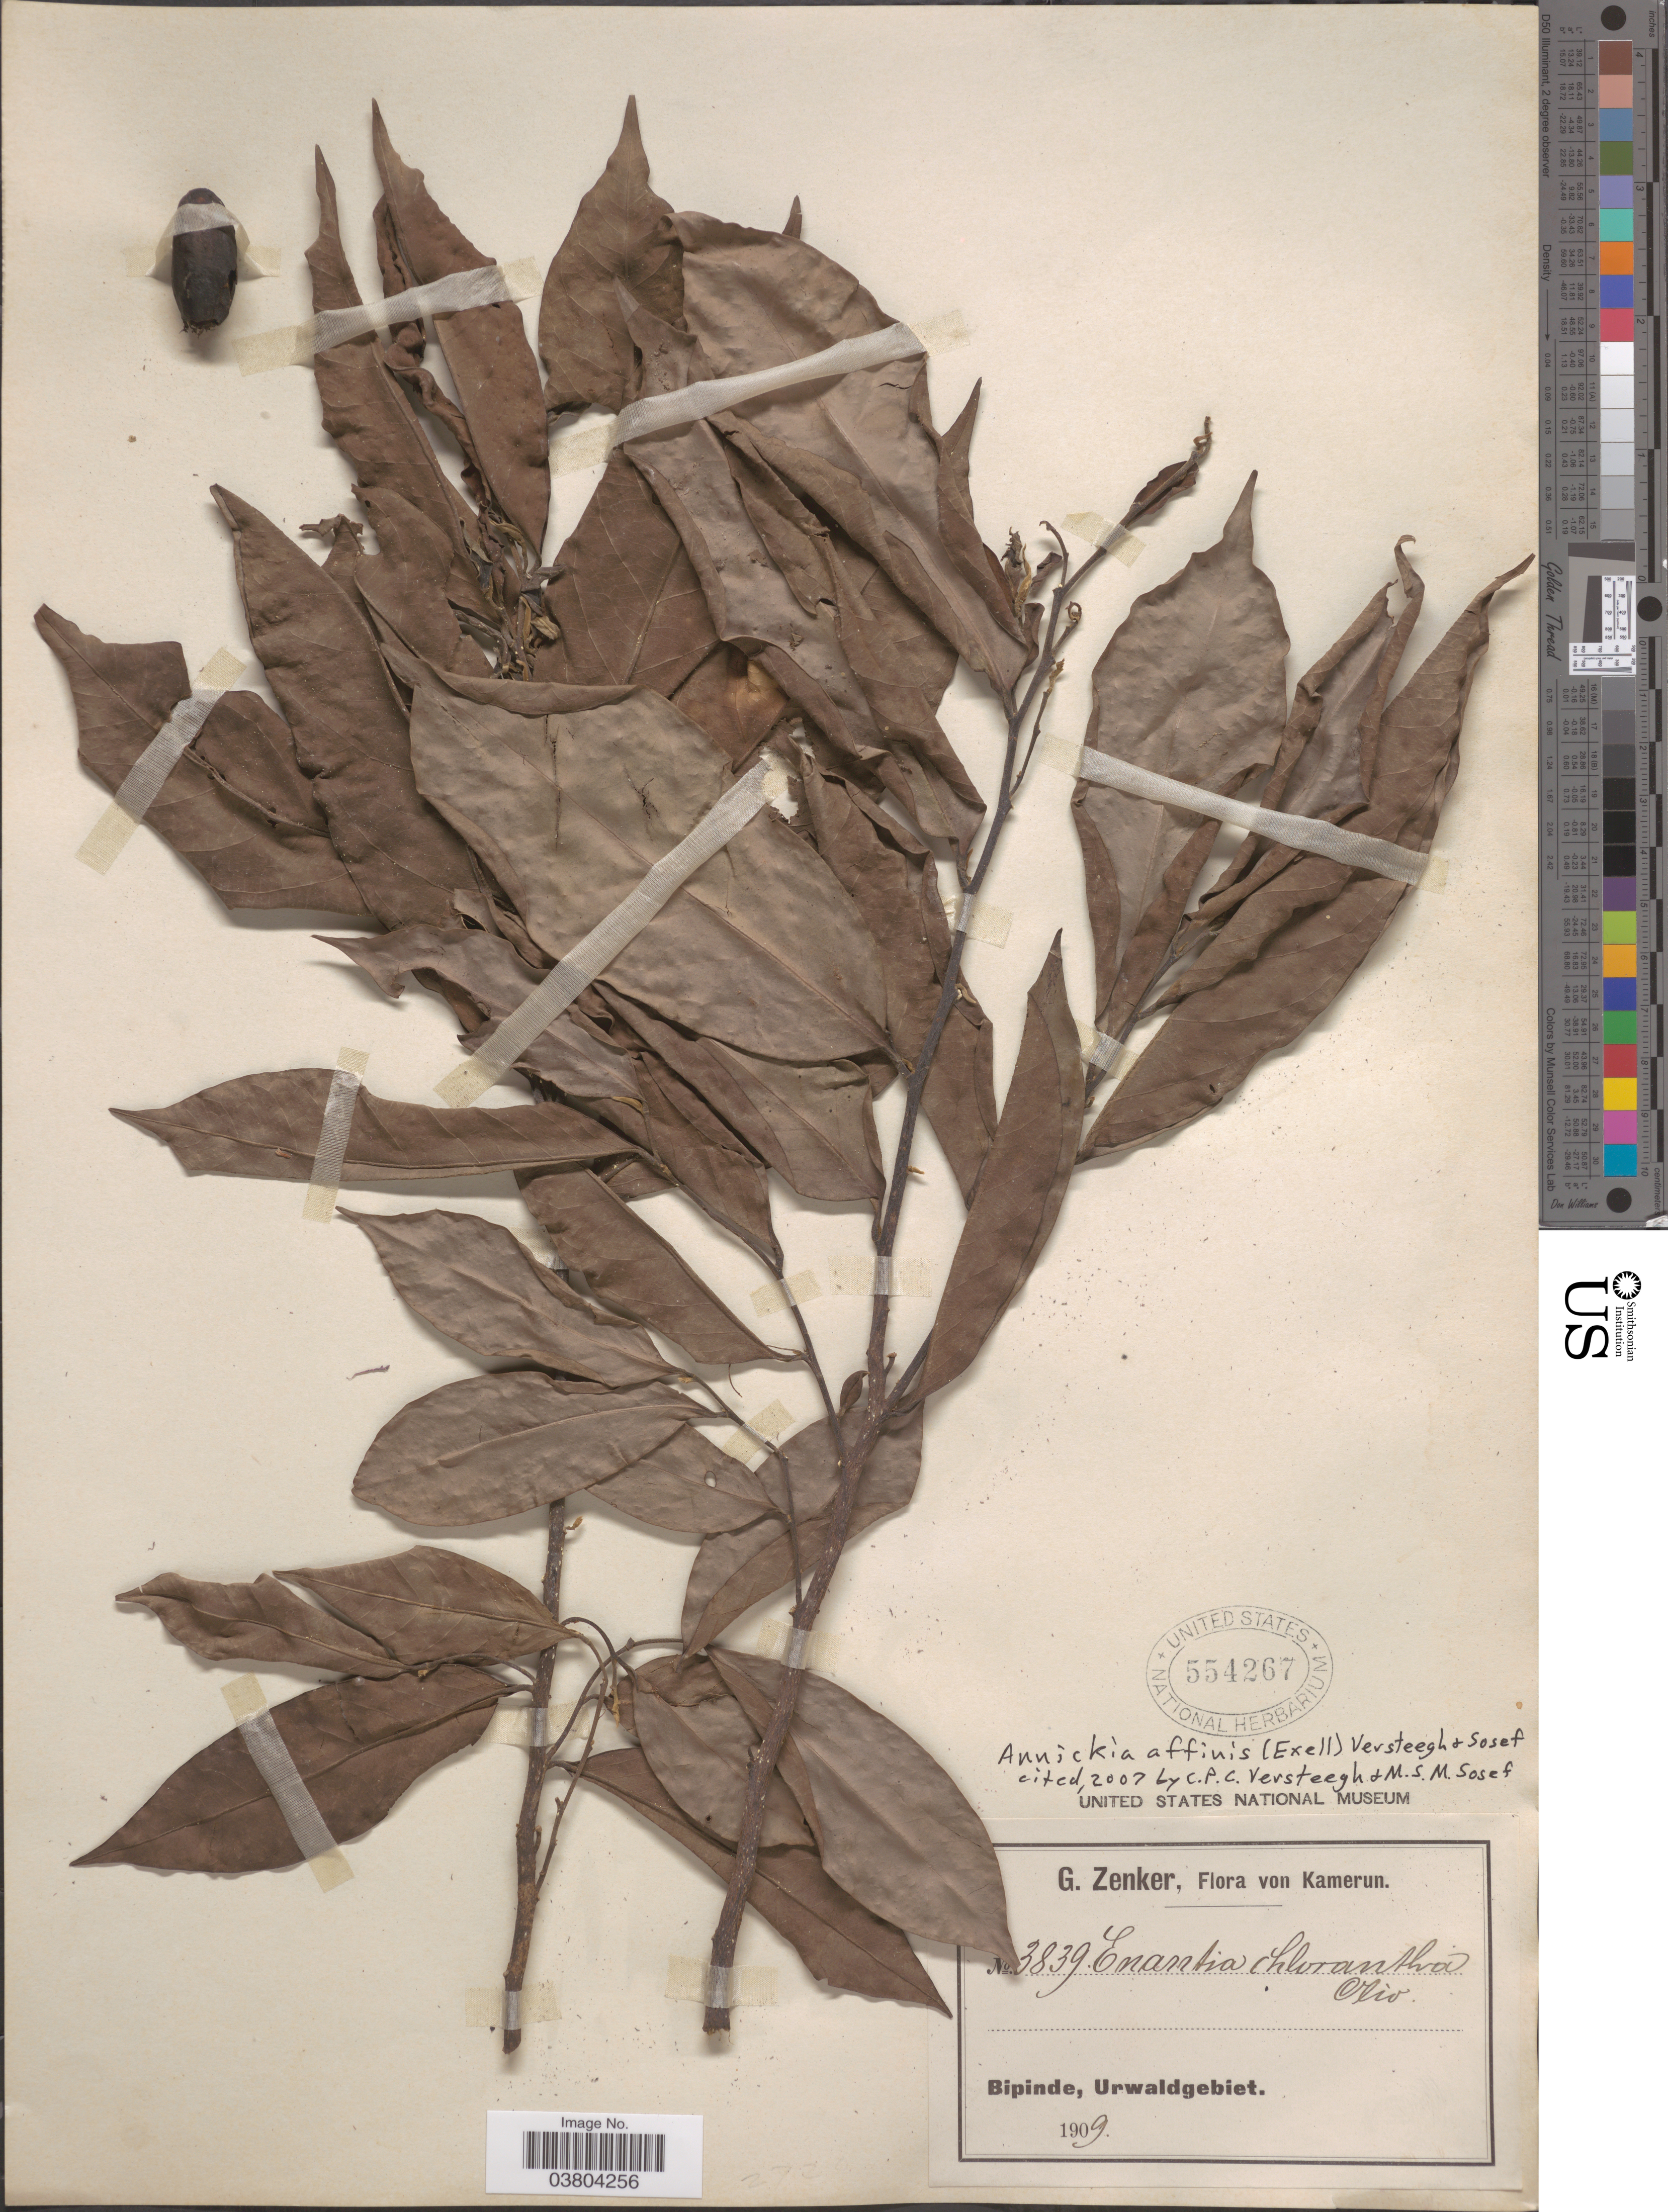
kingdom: Plantae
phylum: Tracheophyta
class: Magnoliopsida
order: Magnoliales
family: Annonaceae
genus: Annickia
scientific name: Annickia affinis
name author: (Exell) Versteegh & Sosef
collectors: G. A. Zenker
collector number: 3839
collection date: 1909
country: Cameroon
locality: Bipinde, Urwaldgebiet.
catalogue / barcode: US 554267